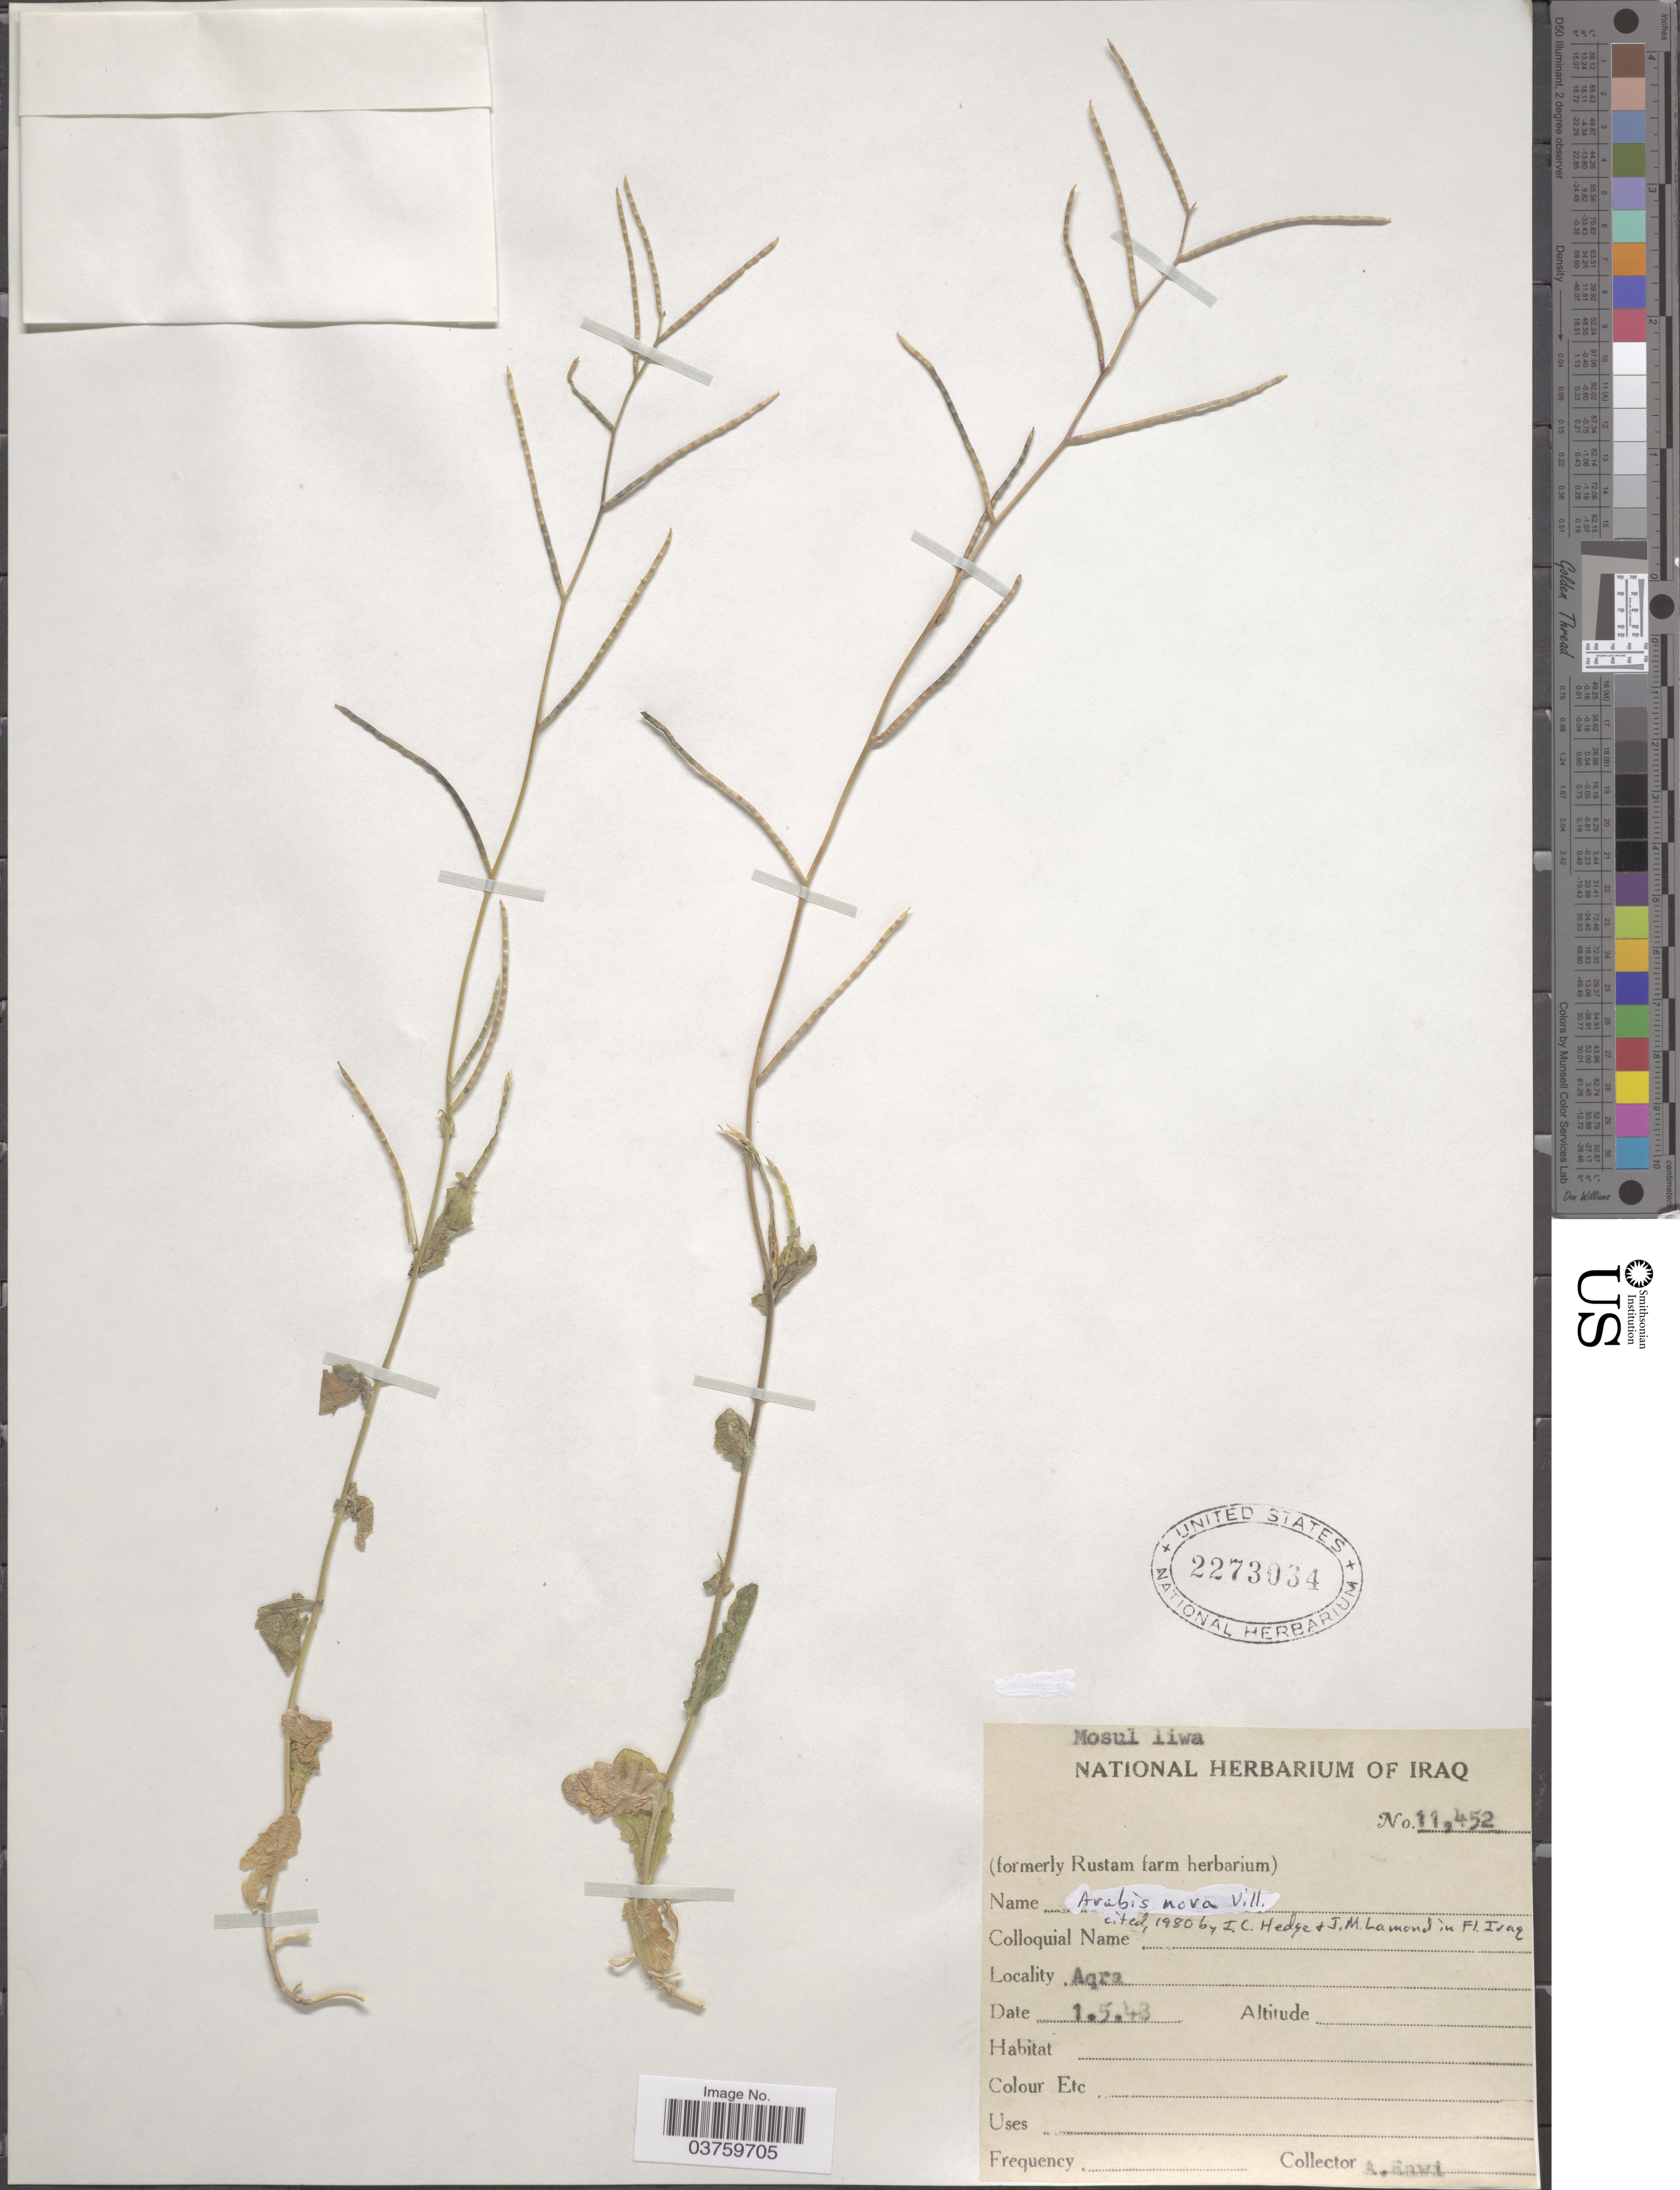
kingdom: Plantae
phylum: Tracheophyta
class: Magnoliopsida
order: Brassicales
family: Brassicaceae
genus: Arabis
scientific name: Arabis nova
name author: Vill.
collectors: A. Rawi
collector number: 11452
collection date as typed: Transcribed d/m/y: 1/5/43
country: Iraq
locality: Mosul liwa. Aqra.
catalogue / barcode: US 2273034